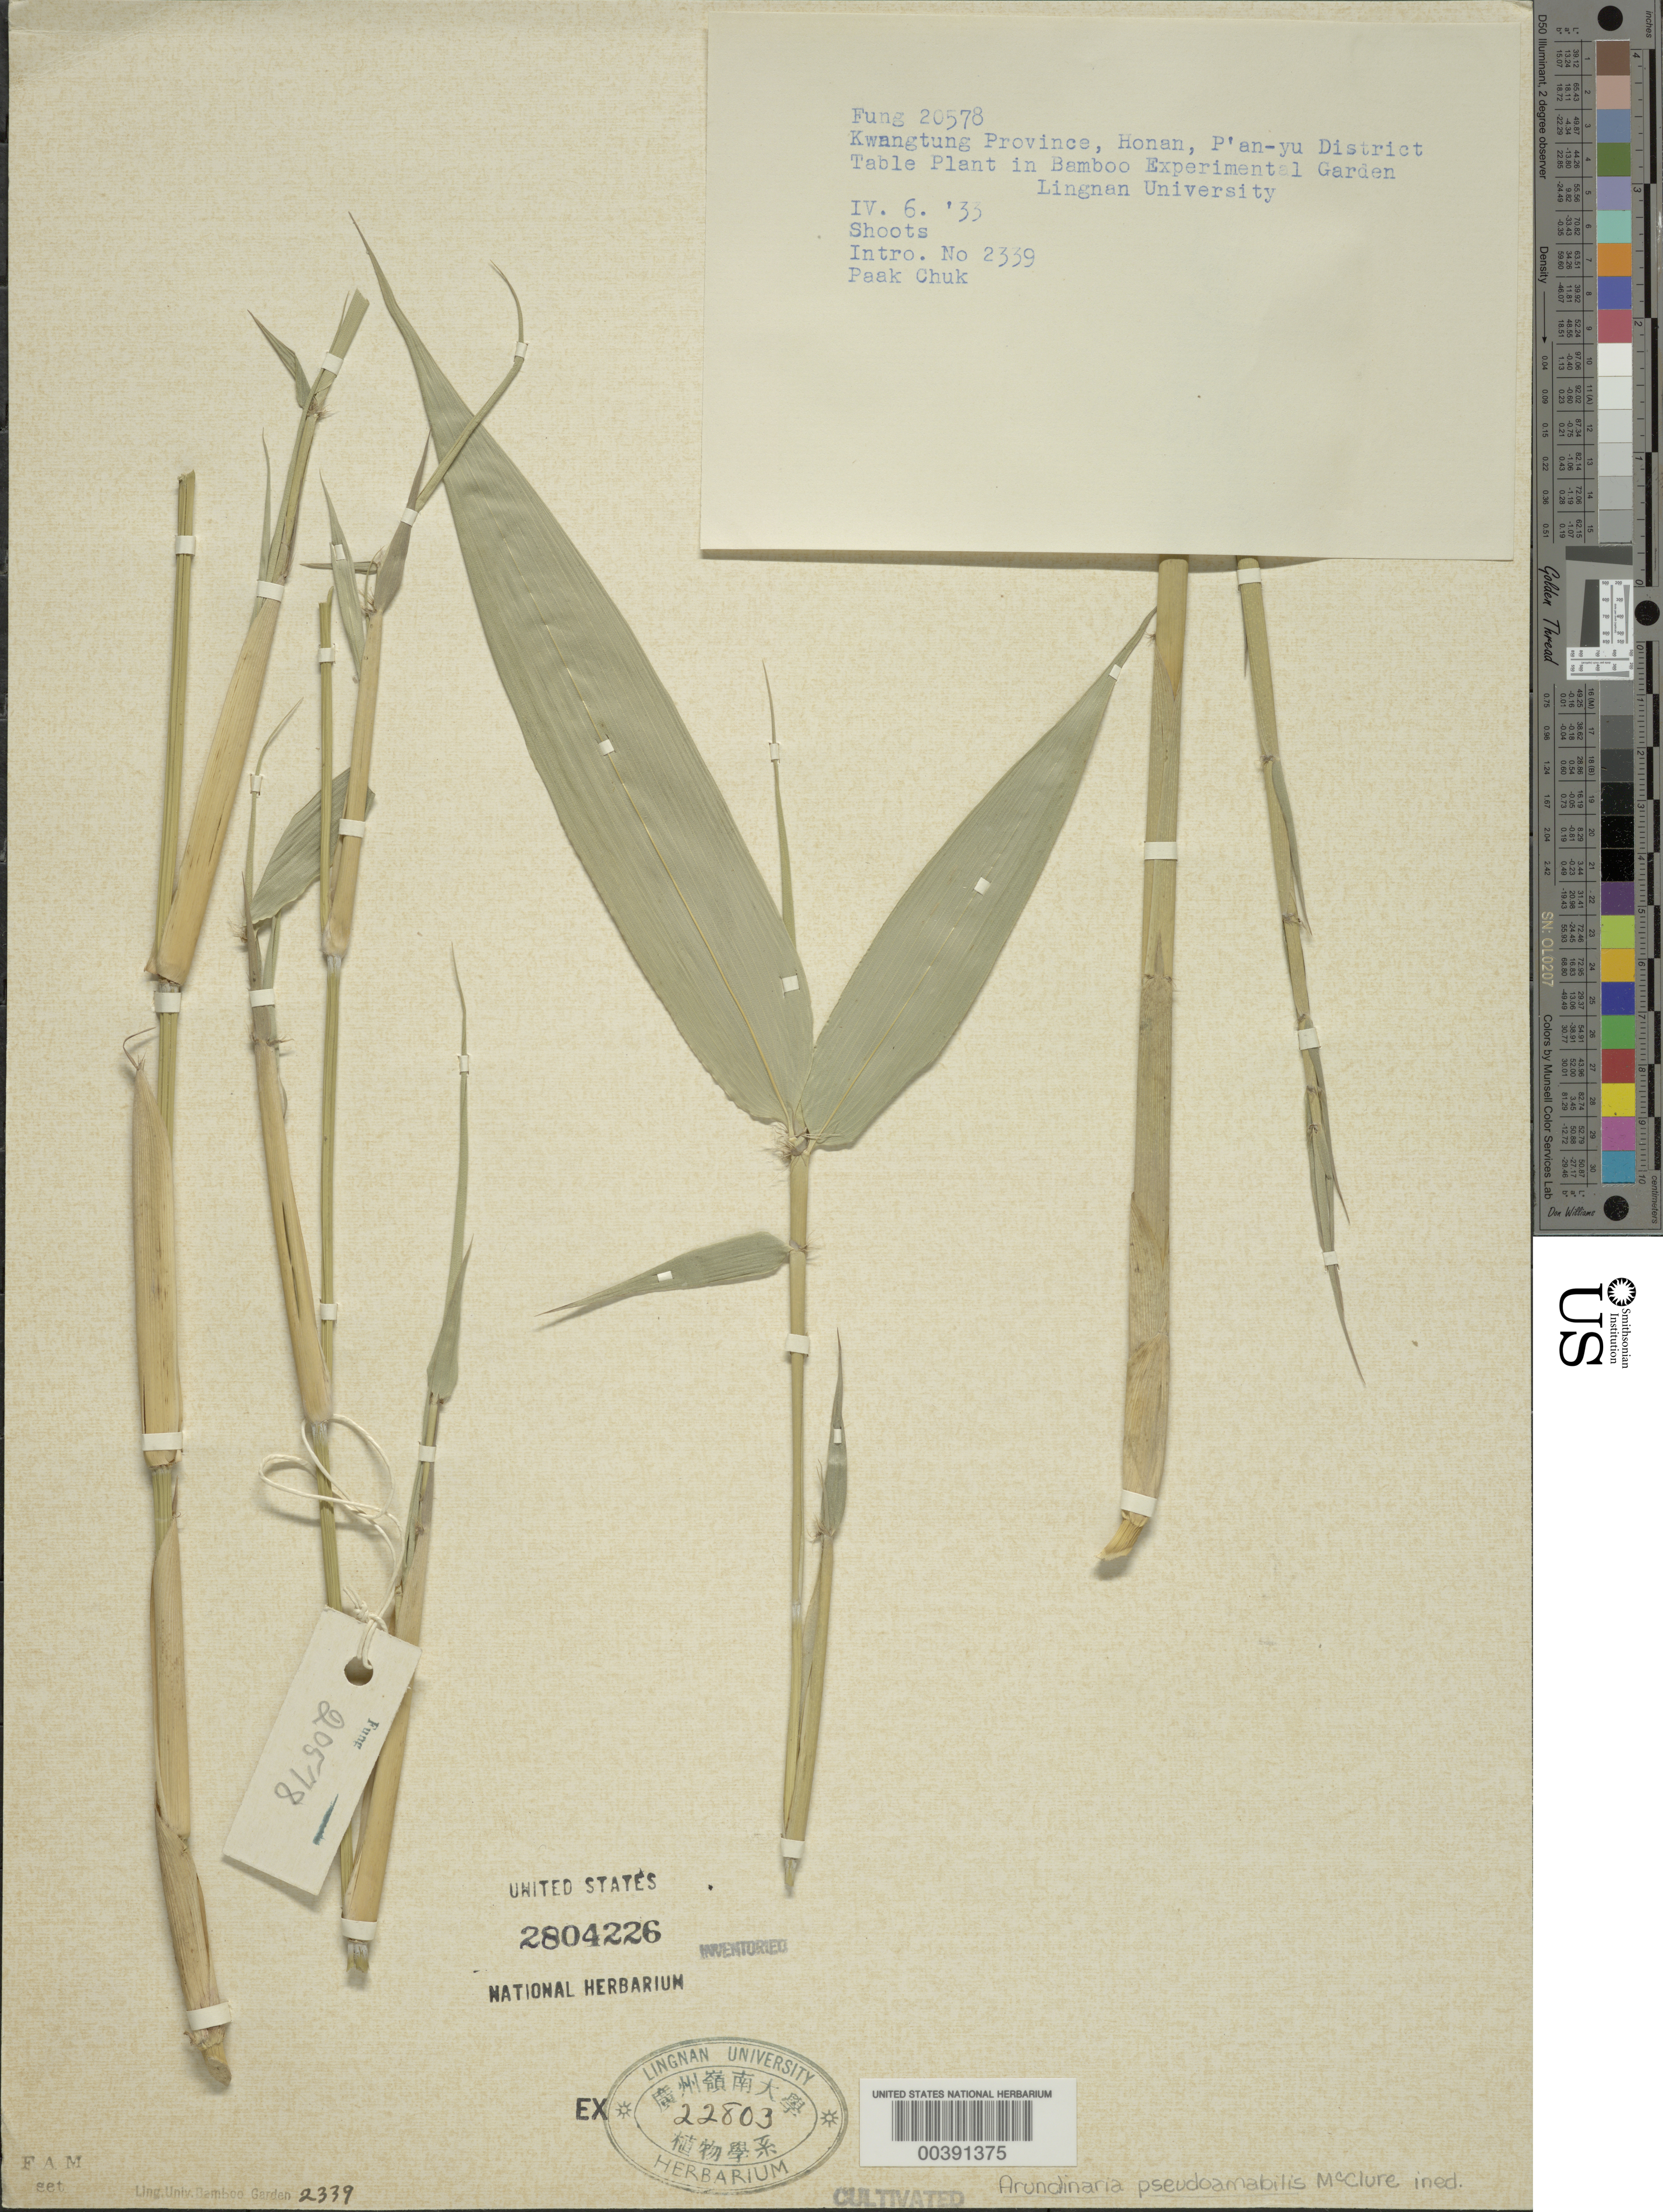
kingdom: Plantae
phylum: Tracheophyta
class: Liliopsida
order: Poales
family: Poaceae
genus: Arundinaria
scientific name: Arundinaria pseudoamabilis McClure, ined.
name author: McClure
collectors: H. L. Fung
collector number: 20578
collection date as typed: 06 Apr 1933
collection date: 1933-04-06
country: China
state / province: Guangdong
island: Honam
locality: P'an-yu, Lingnan University Bamboo Garden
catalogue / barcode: US 2804226